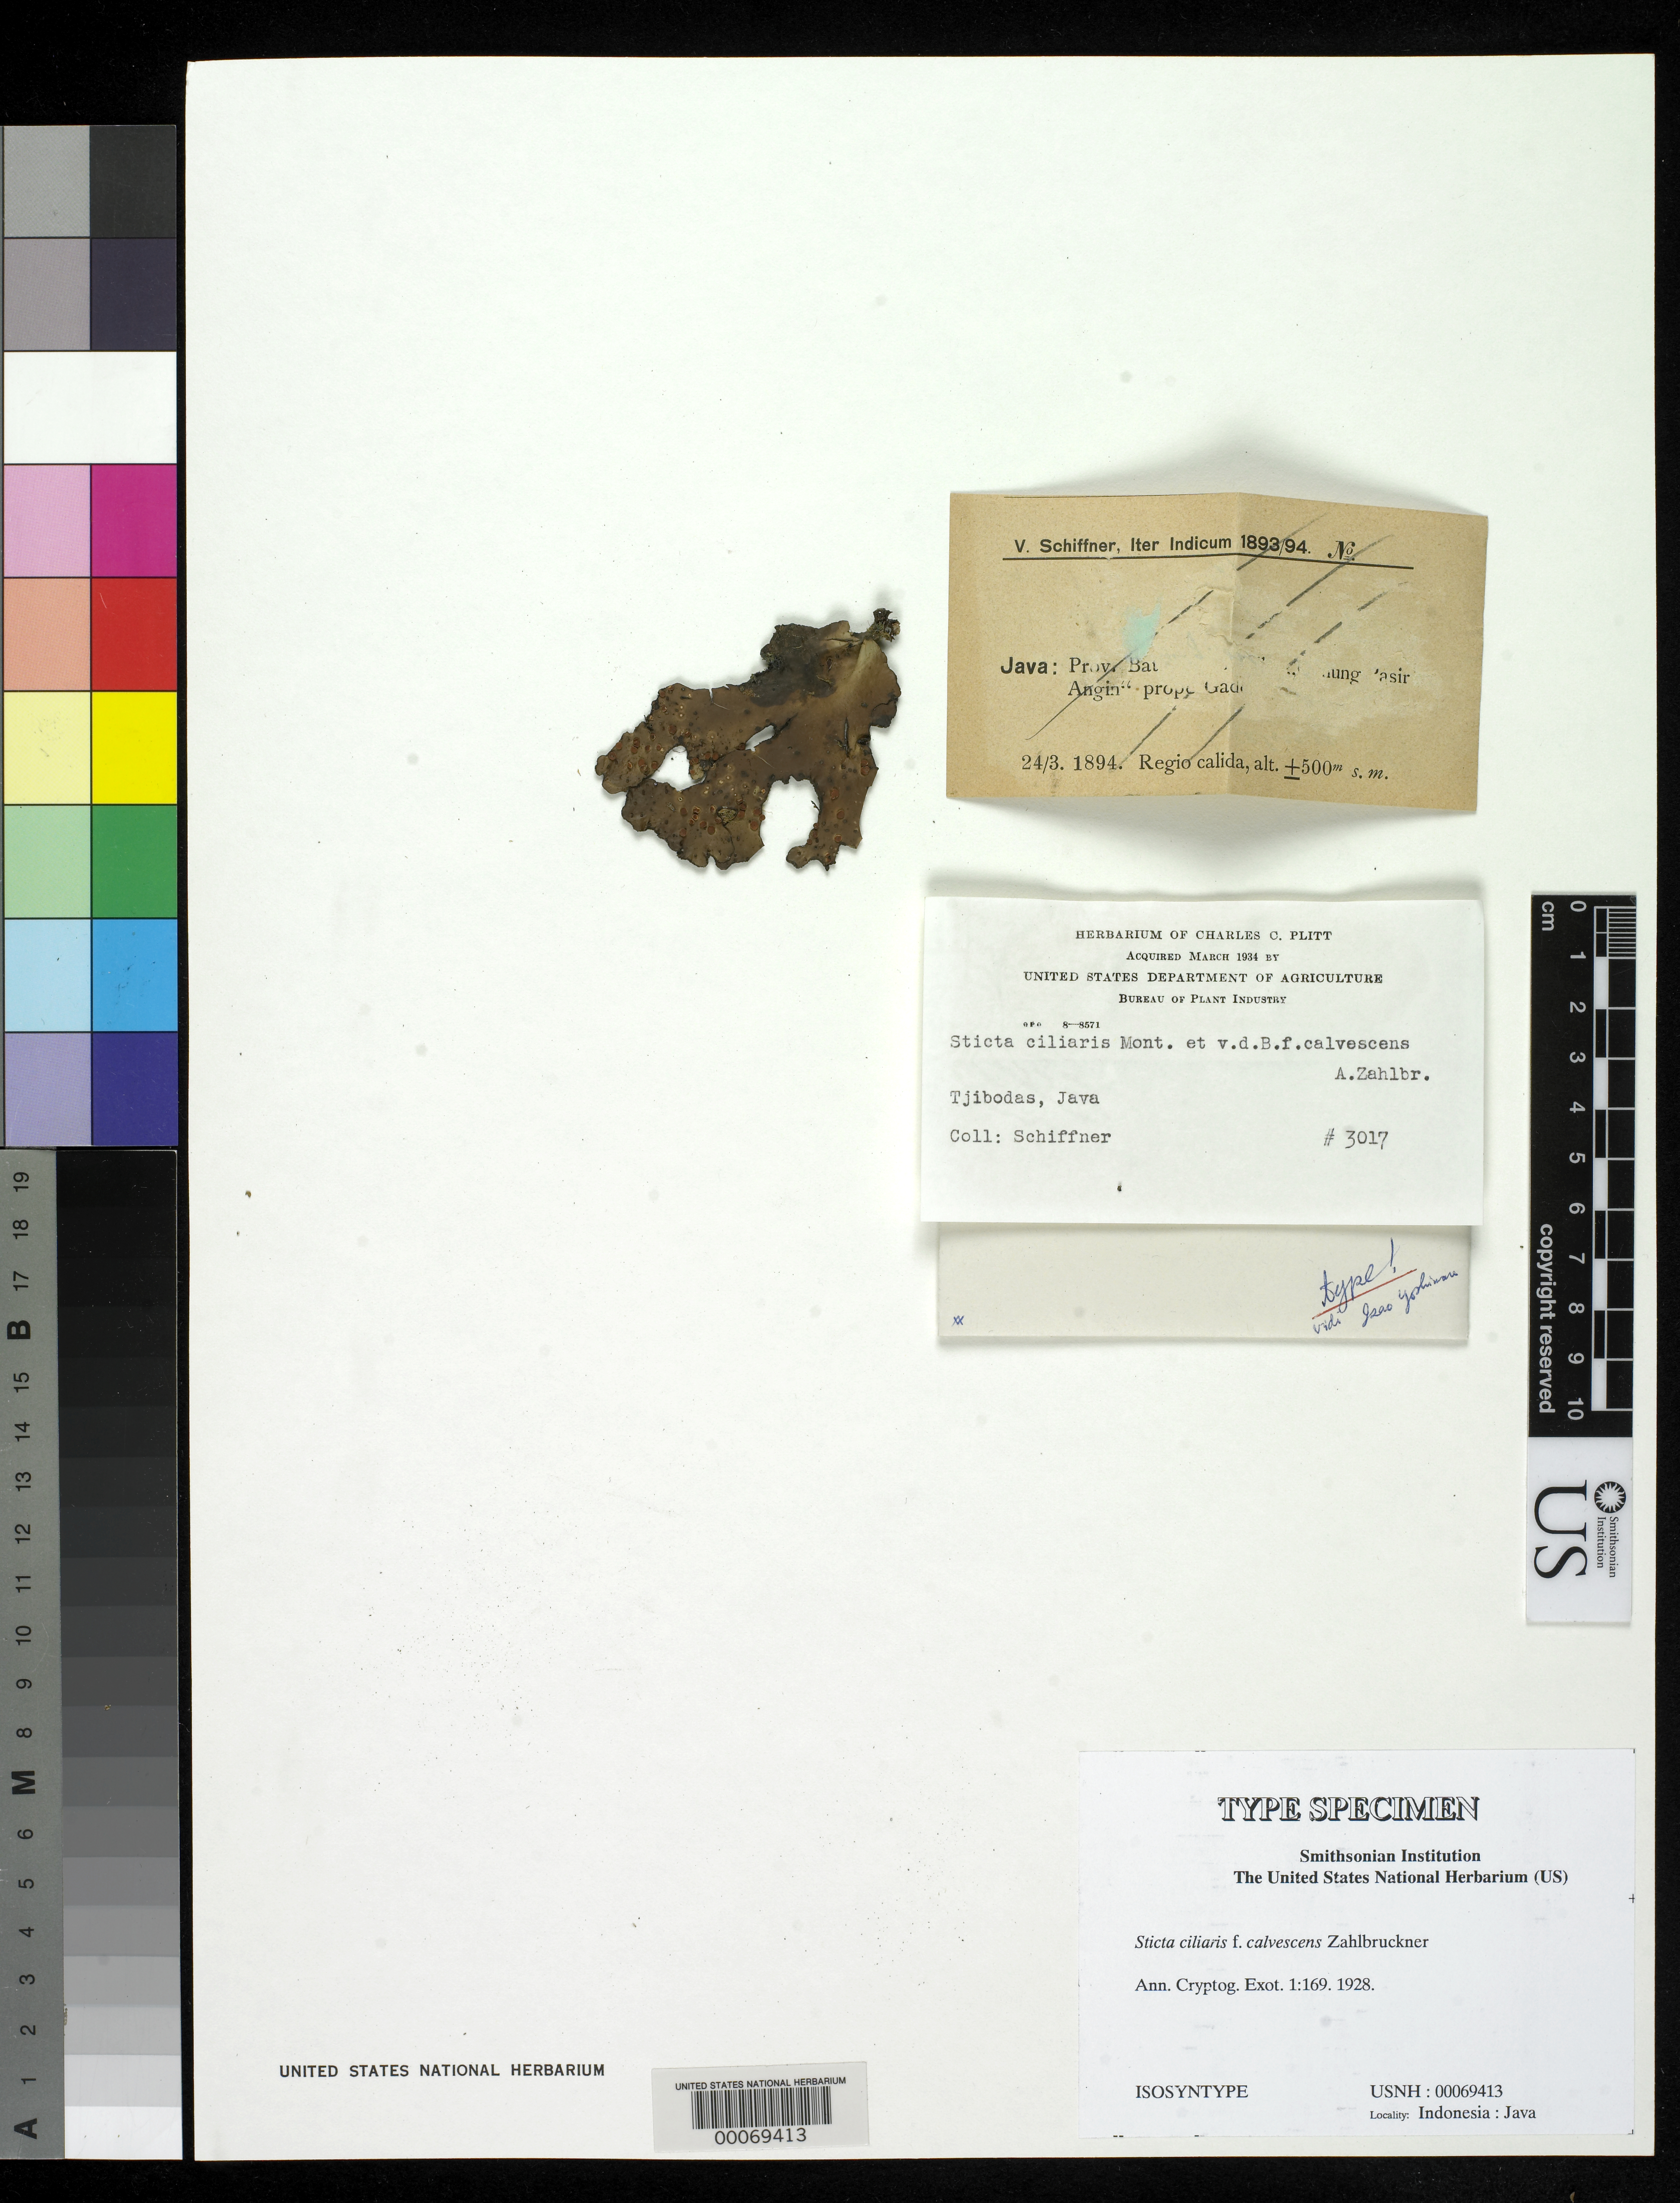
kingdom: Fungi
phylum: Ascomycota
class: Lecanoromycetes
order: Peltigerales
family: Lobariaceae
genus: Sticta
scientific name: Sticta ciliaris f. calvescens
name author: Zahlbr.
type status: Isosyntype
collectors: V. F. Schiffner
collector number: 3017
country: Indonesia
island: Java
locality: Tjiburrum, prope Tjibodas. [Tjiburrum, near Tjibodas.]